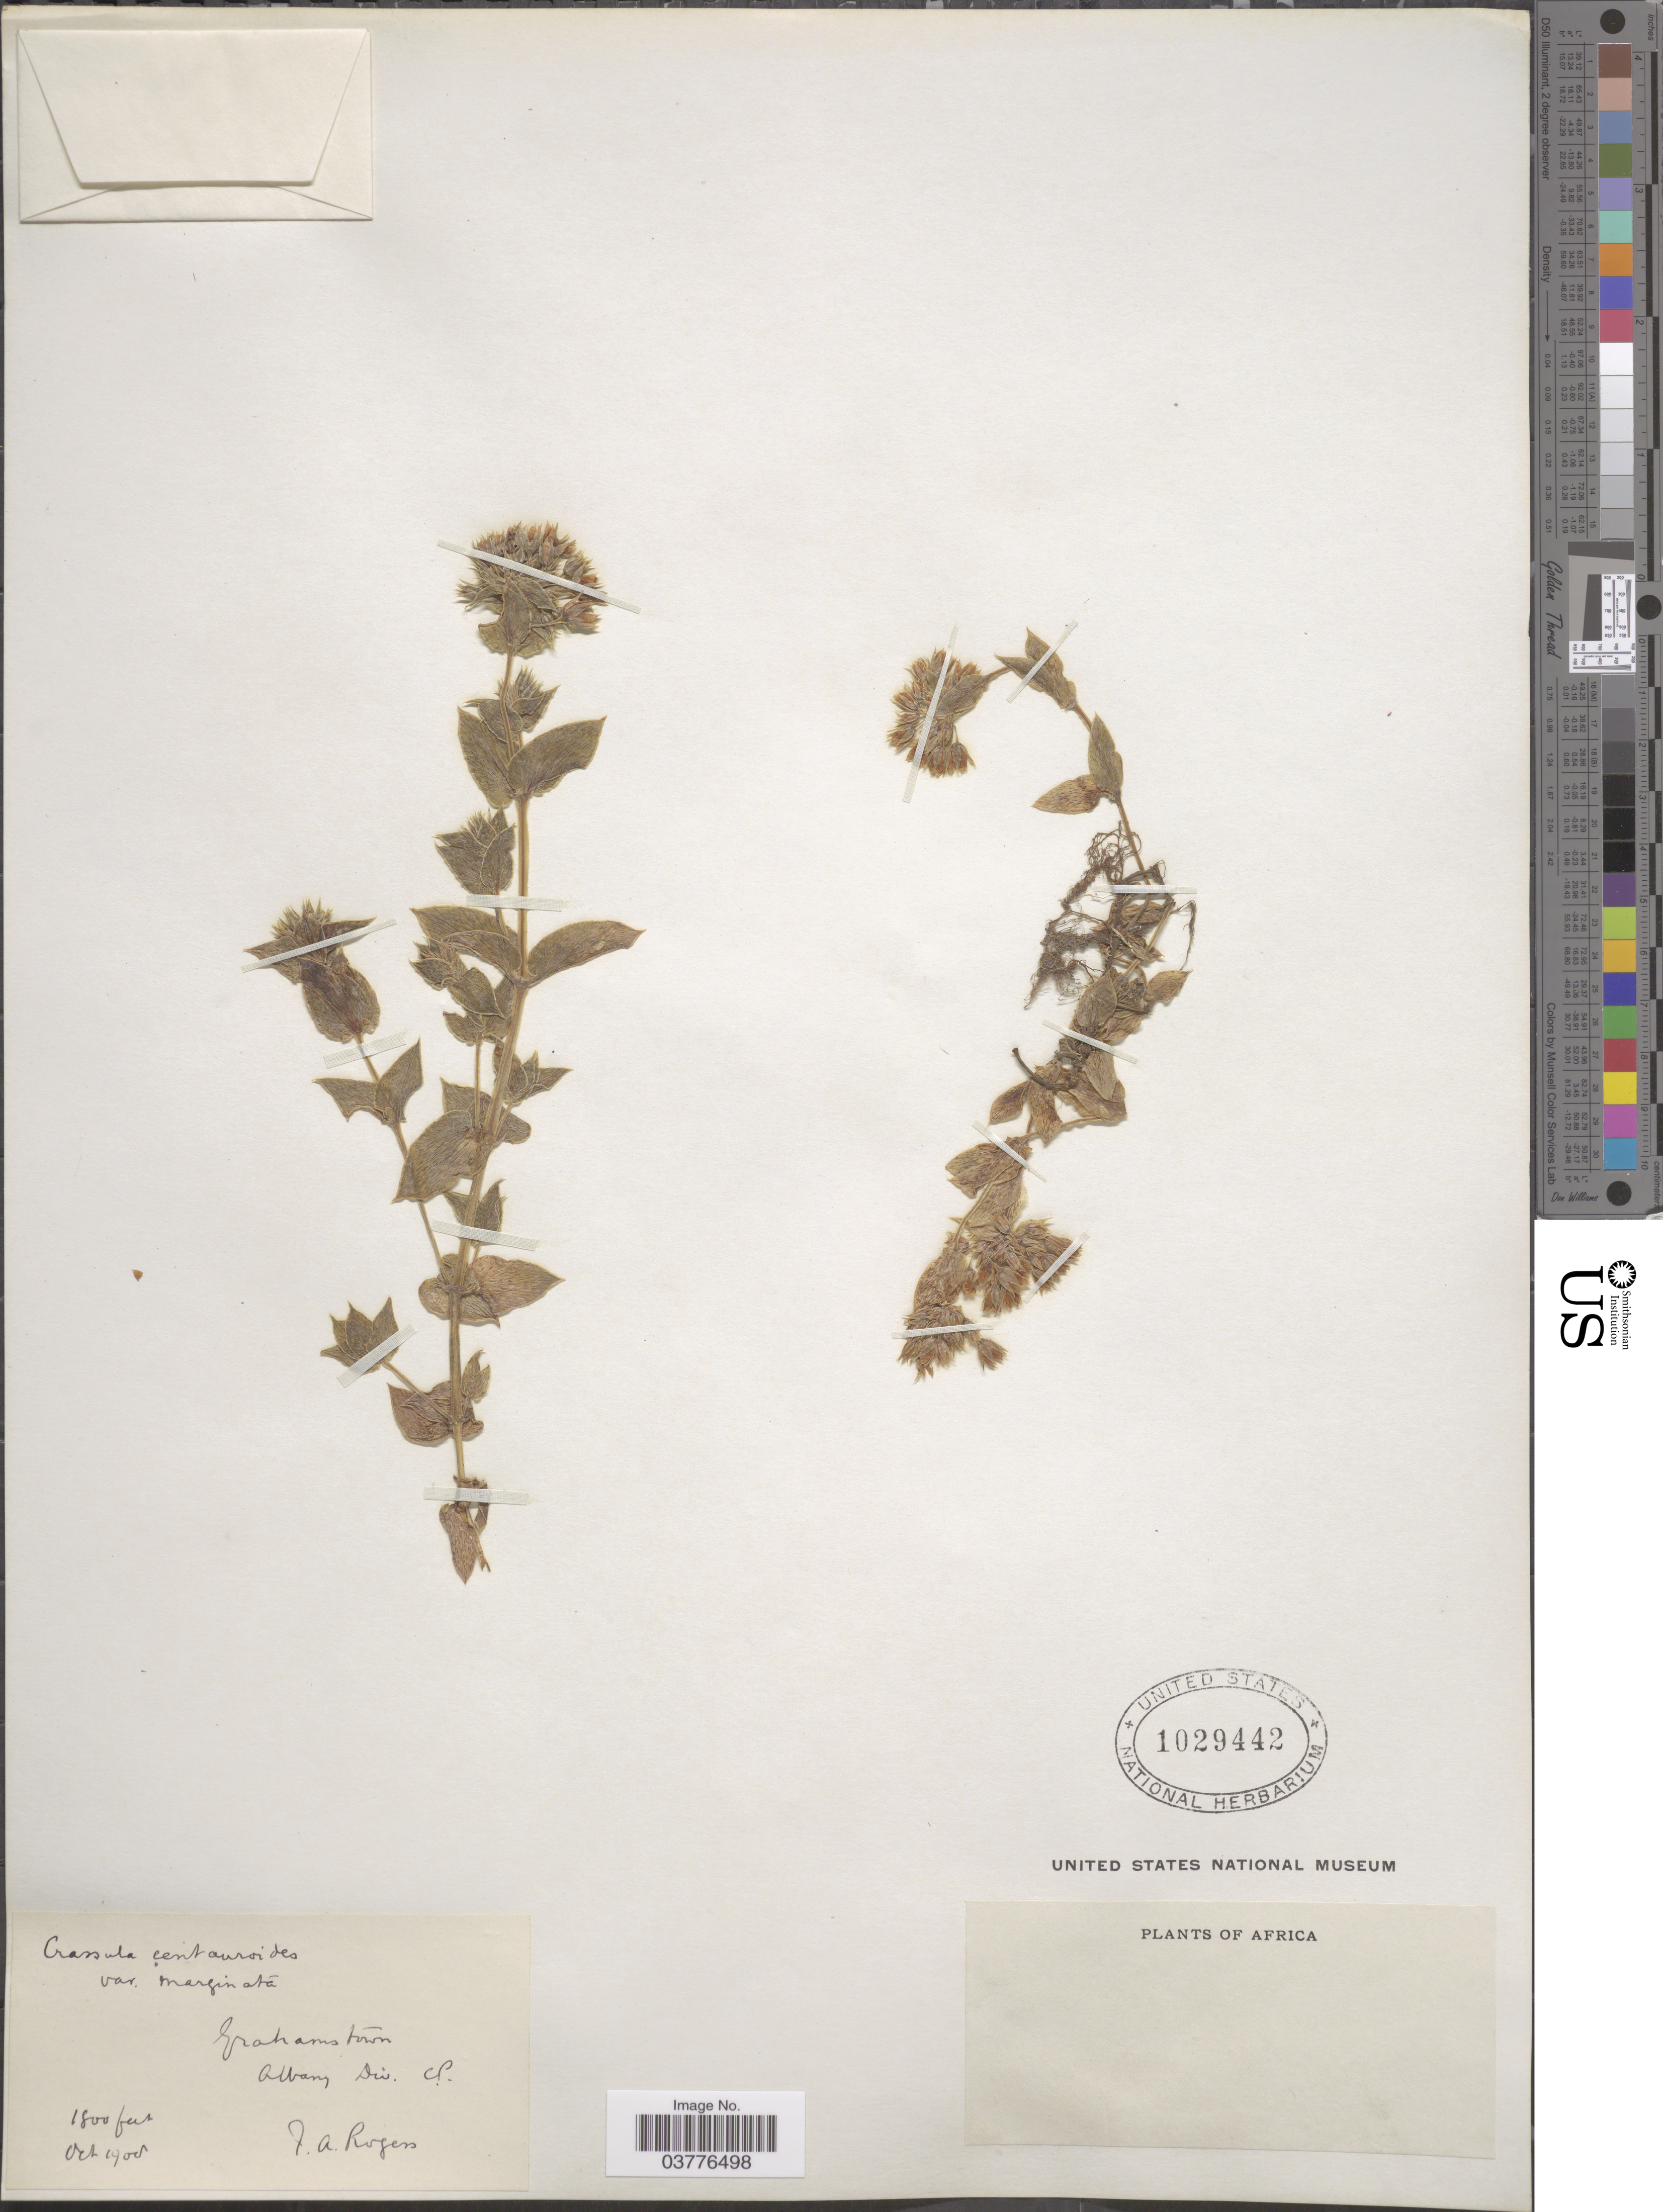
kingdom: Plantae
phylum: Tracheophyta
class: Magnoliopsida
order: Saxifragales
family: Crassulaceae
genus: Crassula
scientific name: Crassula pellucida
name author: L.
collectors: F. A. Rogers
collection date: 1908-10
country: South Africa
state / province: Eastern Cape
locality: Grahamstown. Albany Div.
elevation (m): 549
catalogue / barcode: US 1029442